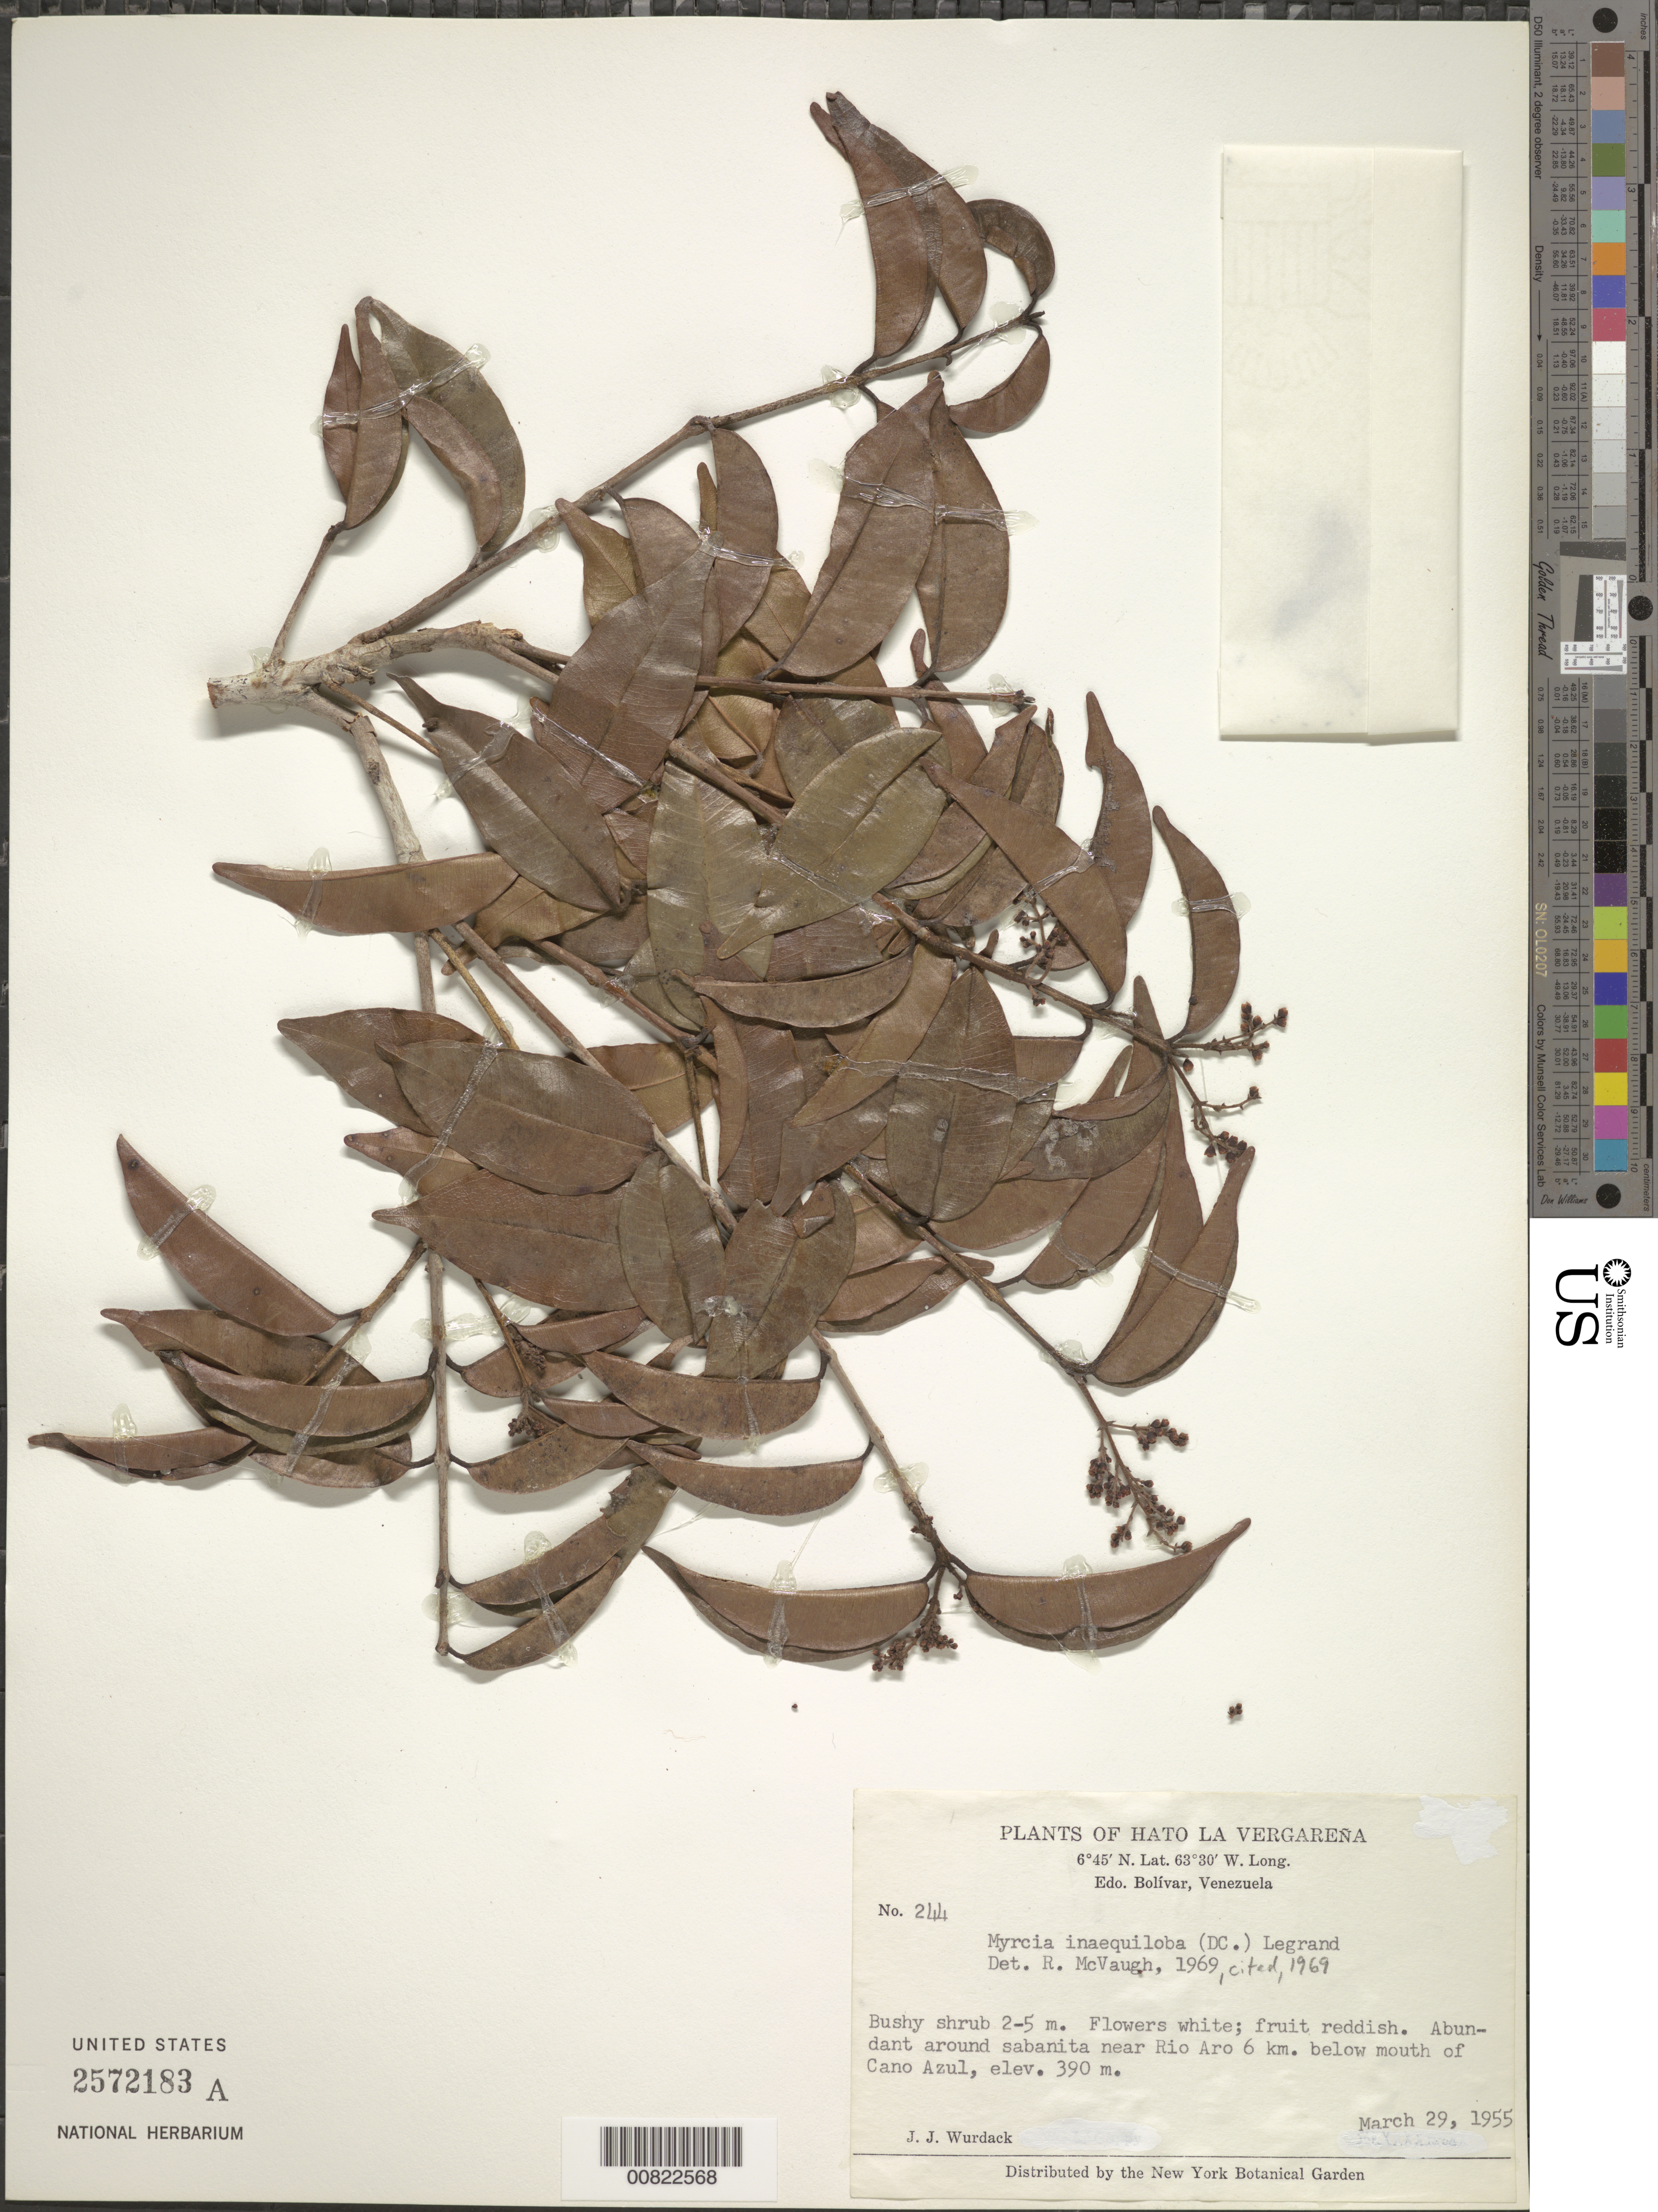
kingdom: Plantae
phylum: Tracheophyta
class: Magnoliopsida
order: Myrtales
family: Myrtaceae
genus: Myrcia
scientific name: Myrcia inaequiloba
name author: (DC.) D. Legrand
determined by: McVaugh, R.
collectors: J. J. Wurdack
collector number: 244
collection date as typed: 29-Mar-55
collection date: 1955-03-29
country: Venezuela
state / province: Bolívar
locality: Hato La Vergareña, Río Aro, 6 km below mouth of Caño Azul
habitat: Sabanita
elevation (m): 390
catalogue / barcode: US 2572183A